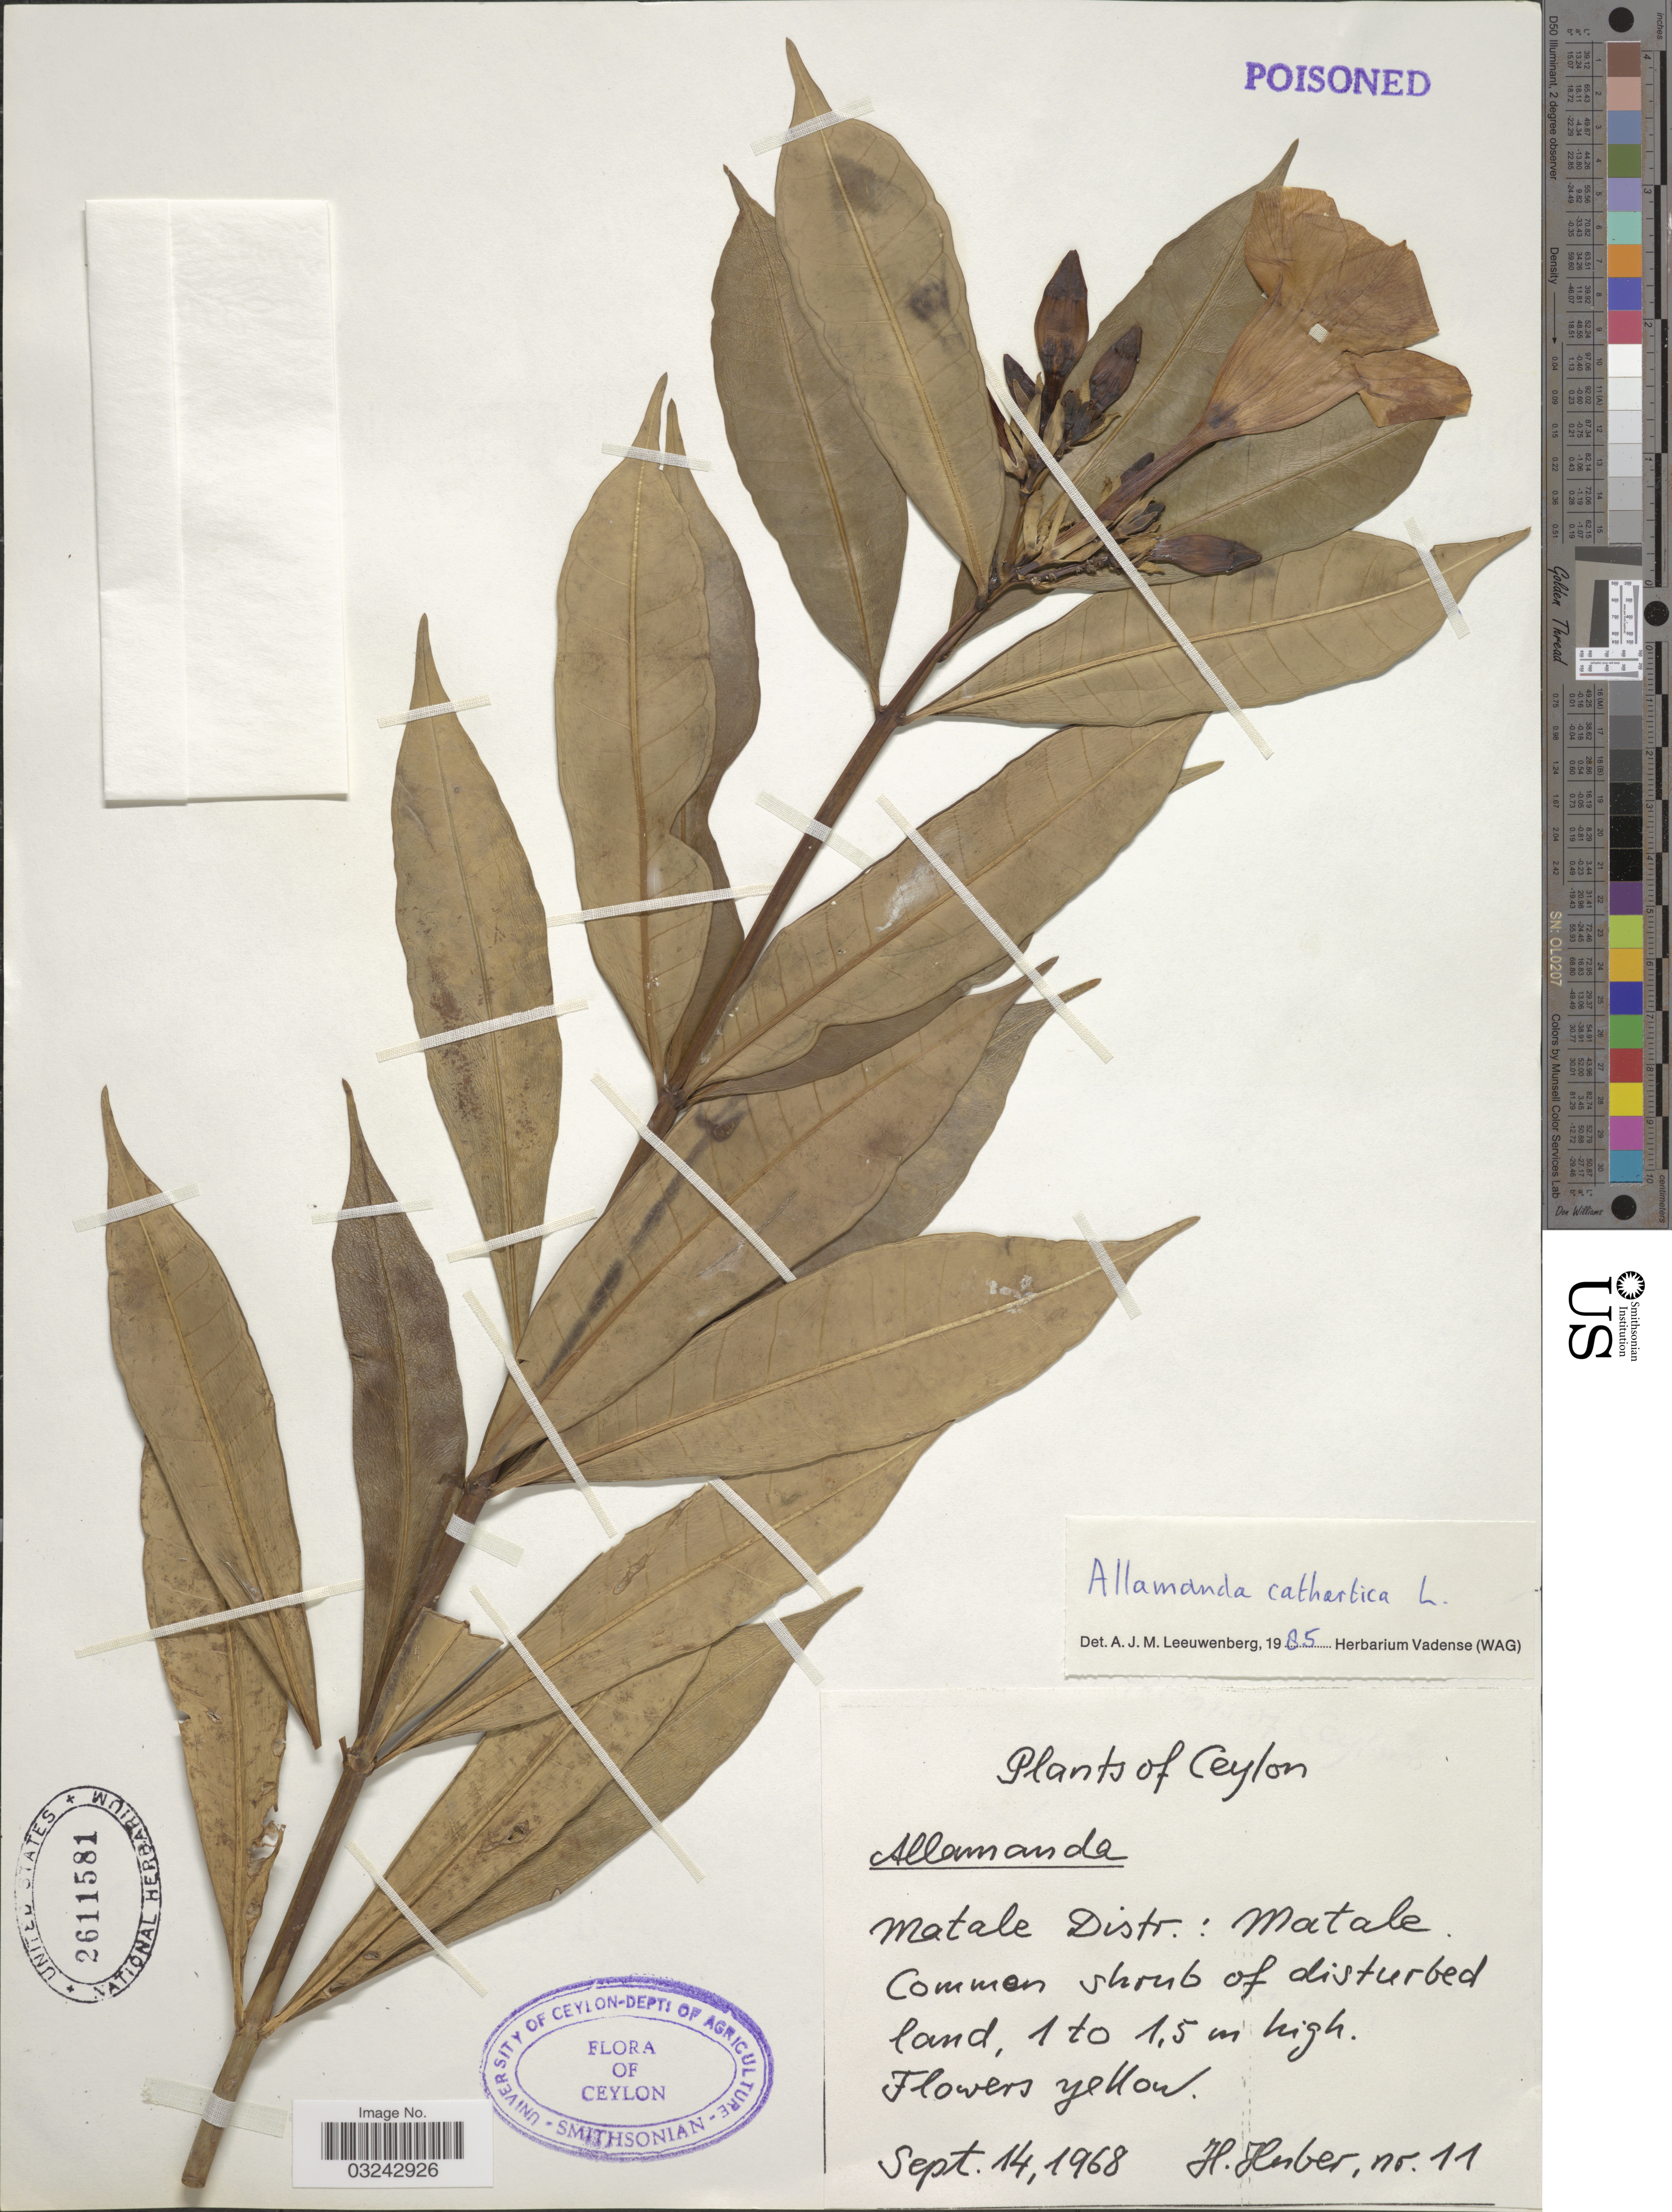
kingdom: Plantae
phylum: Tracheophyta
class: Magnoliopsida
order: Gentianales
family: Apocynaceae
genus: Allamanda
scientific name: Allamanda cathartica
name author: L.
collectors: H. Huber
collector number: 11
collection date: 1968-09-14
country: Sri Lanka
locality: Ceylon, Matale Distr.: Matale.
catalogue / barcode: US 2611581